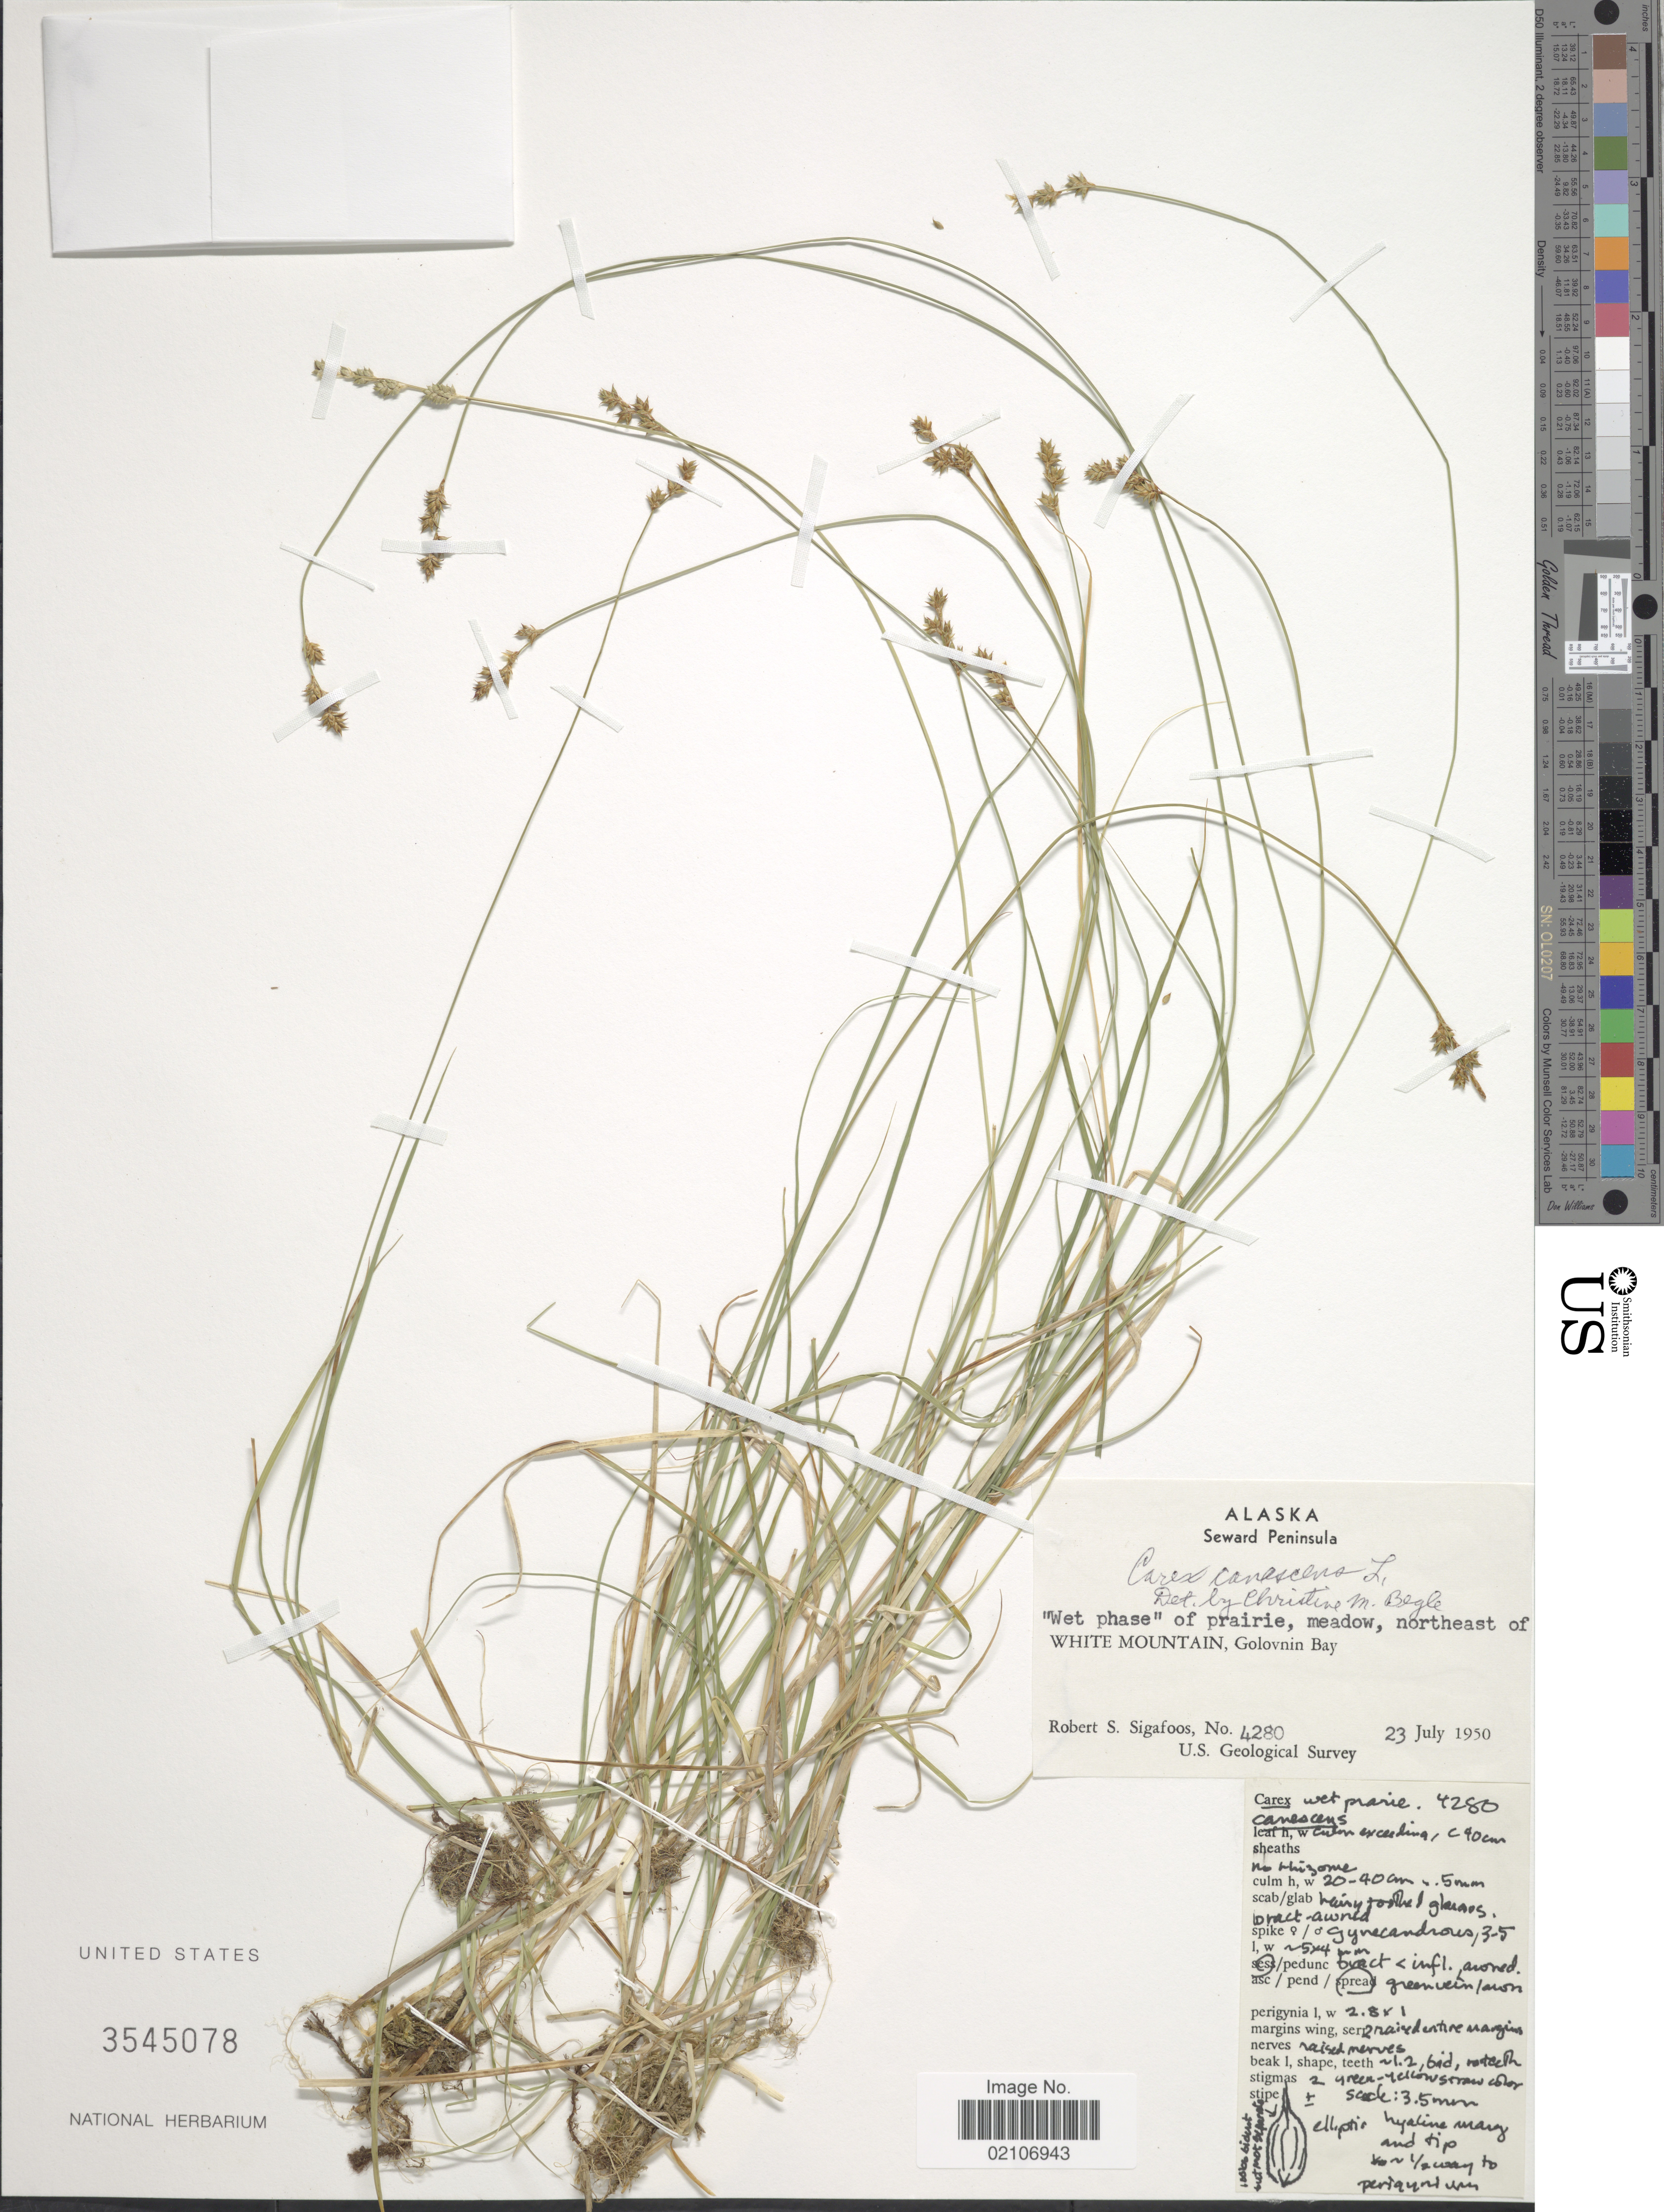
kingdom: Plantae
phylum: Tracheophyta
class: Liliopsida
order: Poales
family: Cyperaceae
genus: Carex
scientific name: Carex canescens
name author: L.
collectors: R. Sigafoos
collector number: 4280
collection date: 1950-07-23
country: United States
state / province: Alaska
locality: Alaska, Seward Peninsula. "Wet phase"of prairie, meadow northeast of White Mountain, Golovin Bay.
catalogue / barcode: US 3545078